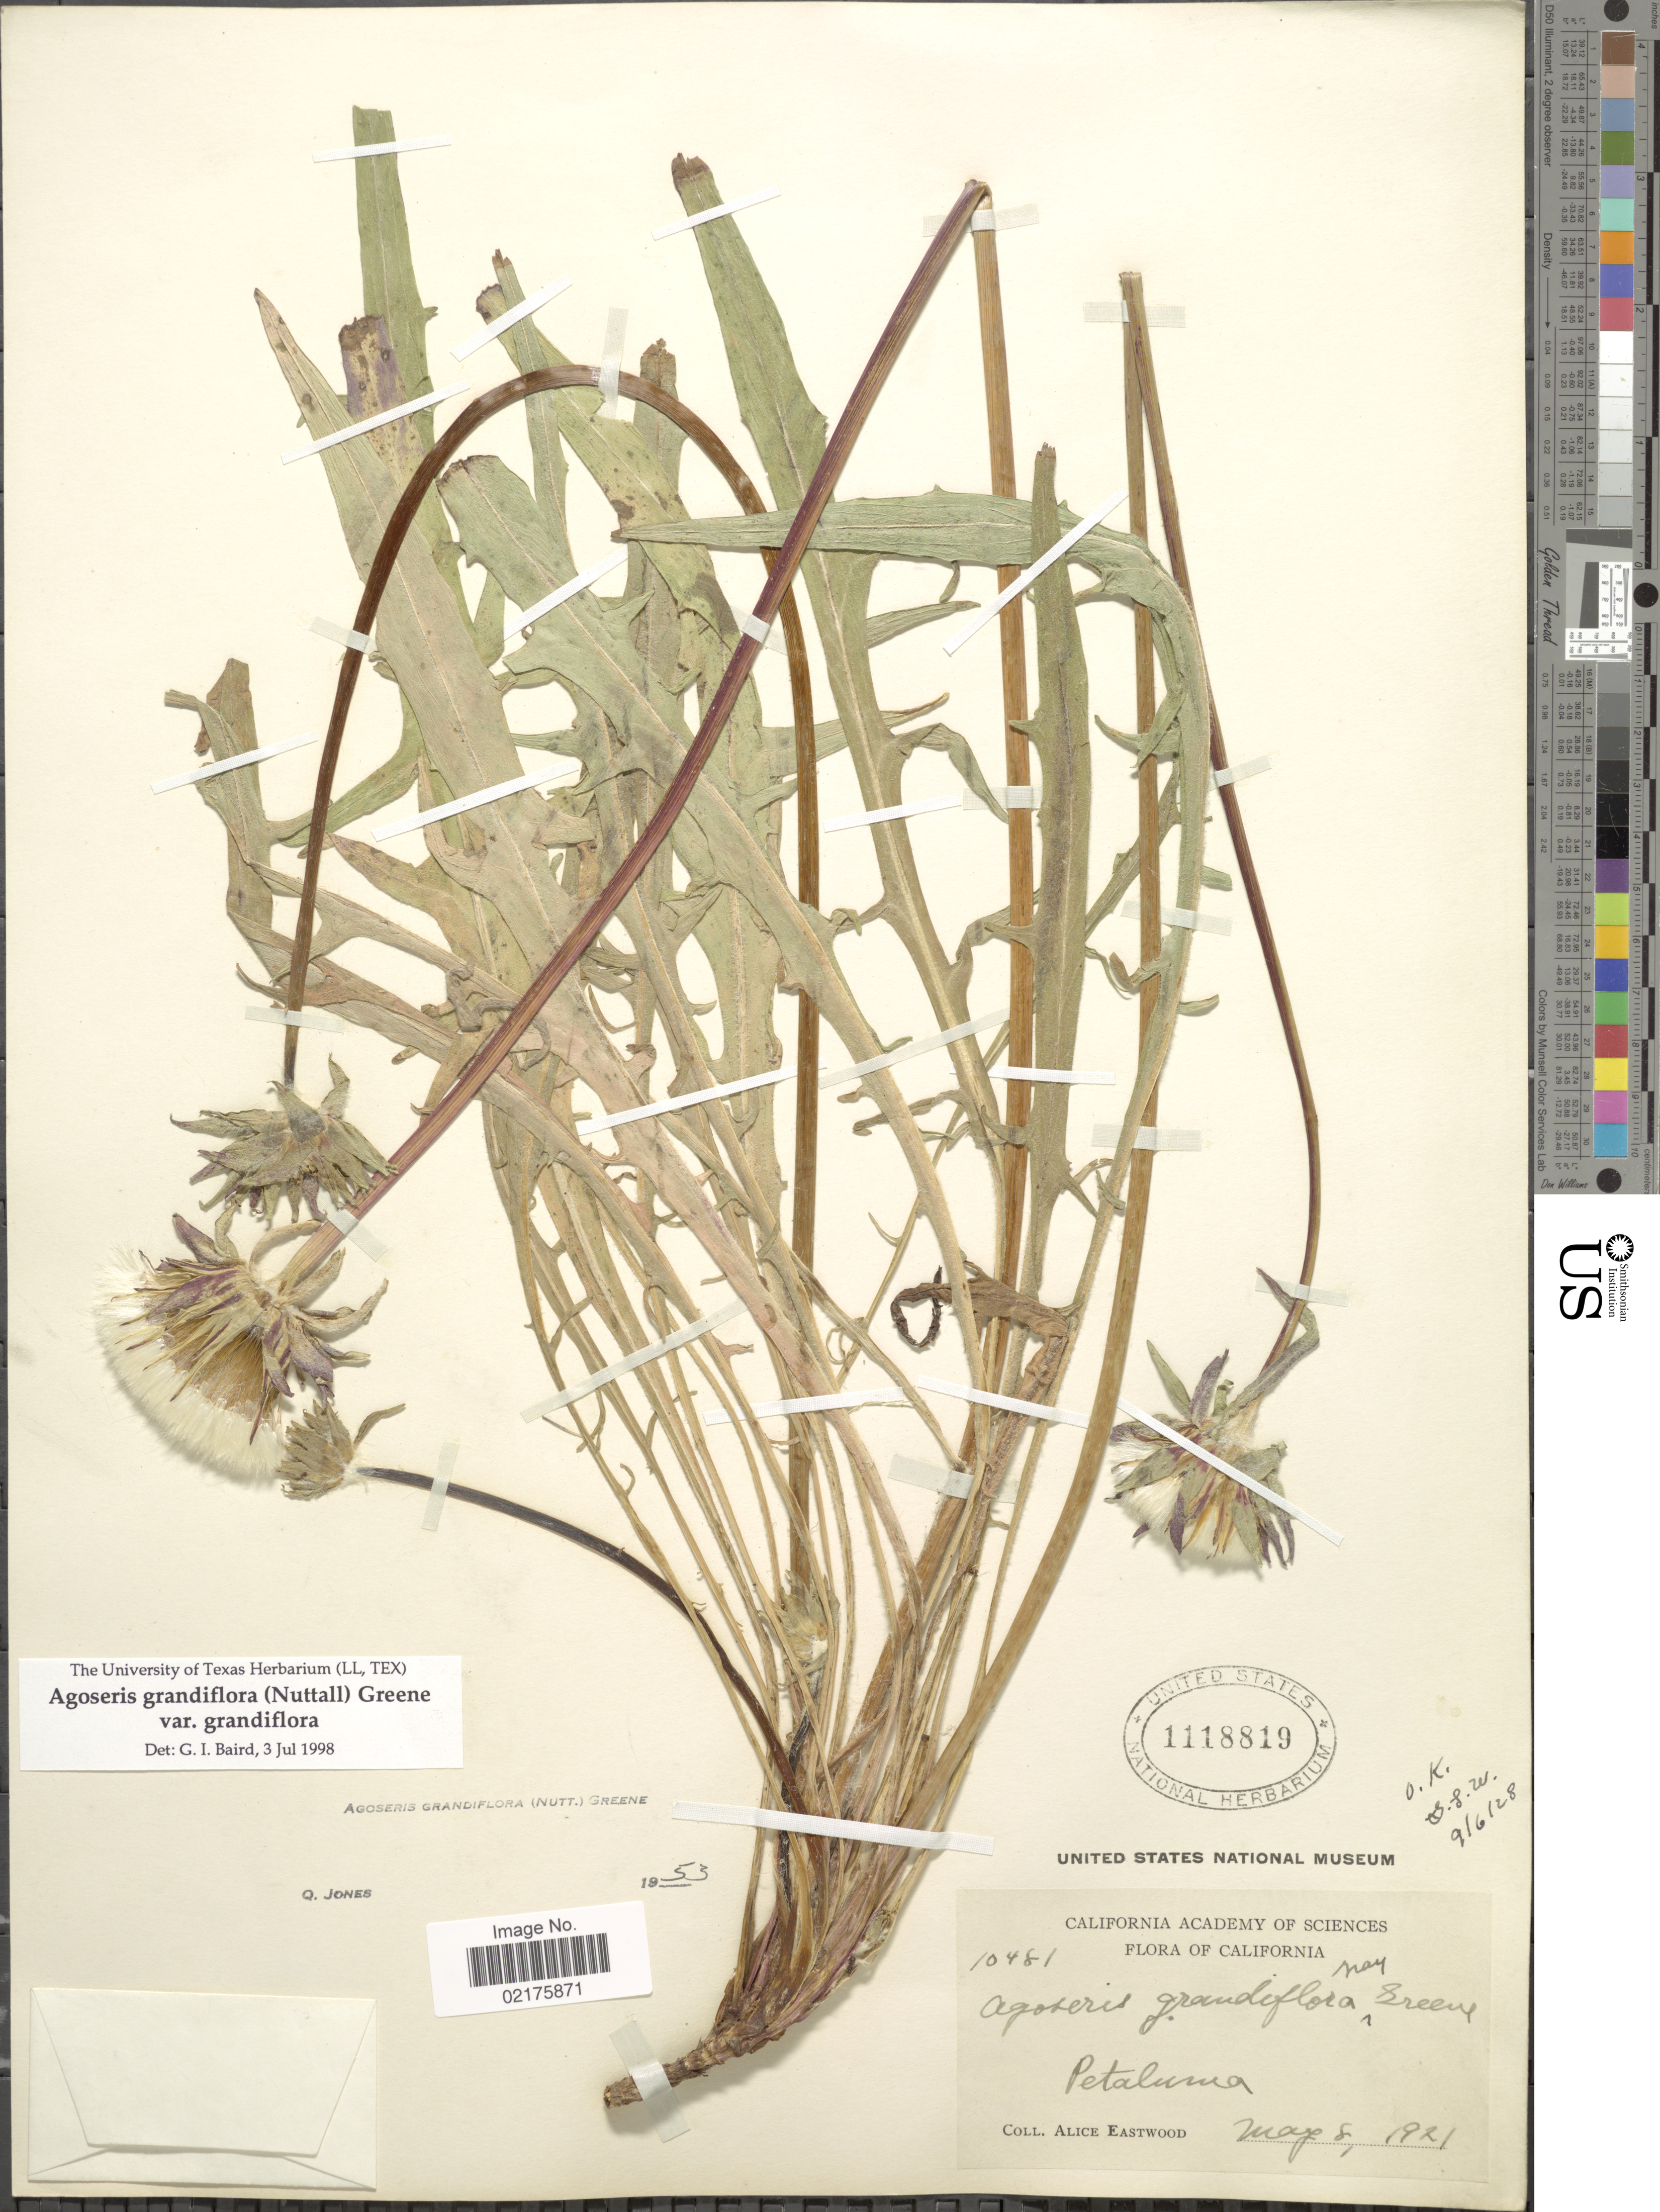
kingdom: Plantae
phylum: Tracheophyta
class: Magnoliopsida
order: Asterales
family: Asteraceae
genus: Agoseris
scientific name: Agoseris grandiflora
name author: (Nutt.) Greene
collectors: A. Eastwood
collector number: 10481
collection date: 1921-05-08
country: United States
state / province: California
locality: Petaluma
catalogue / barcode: US 1118819